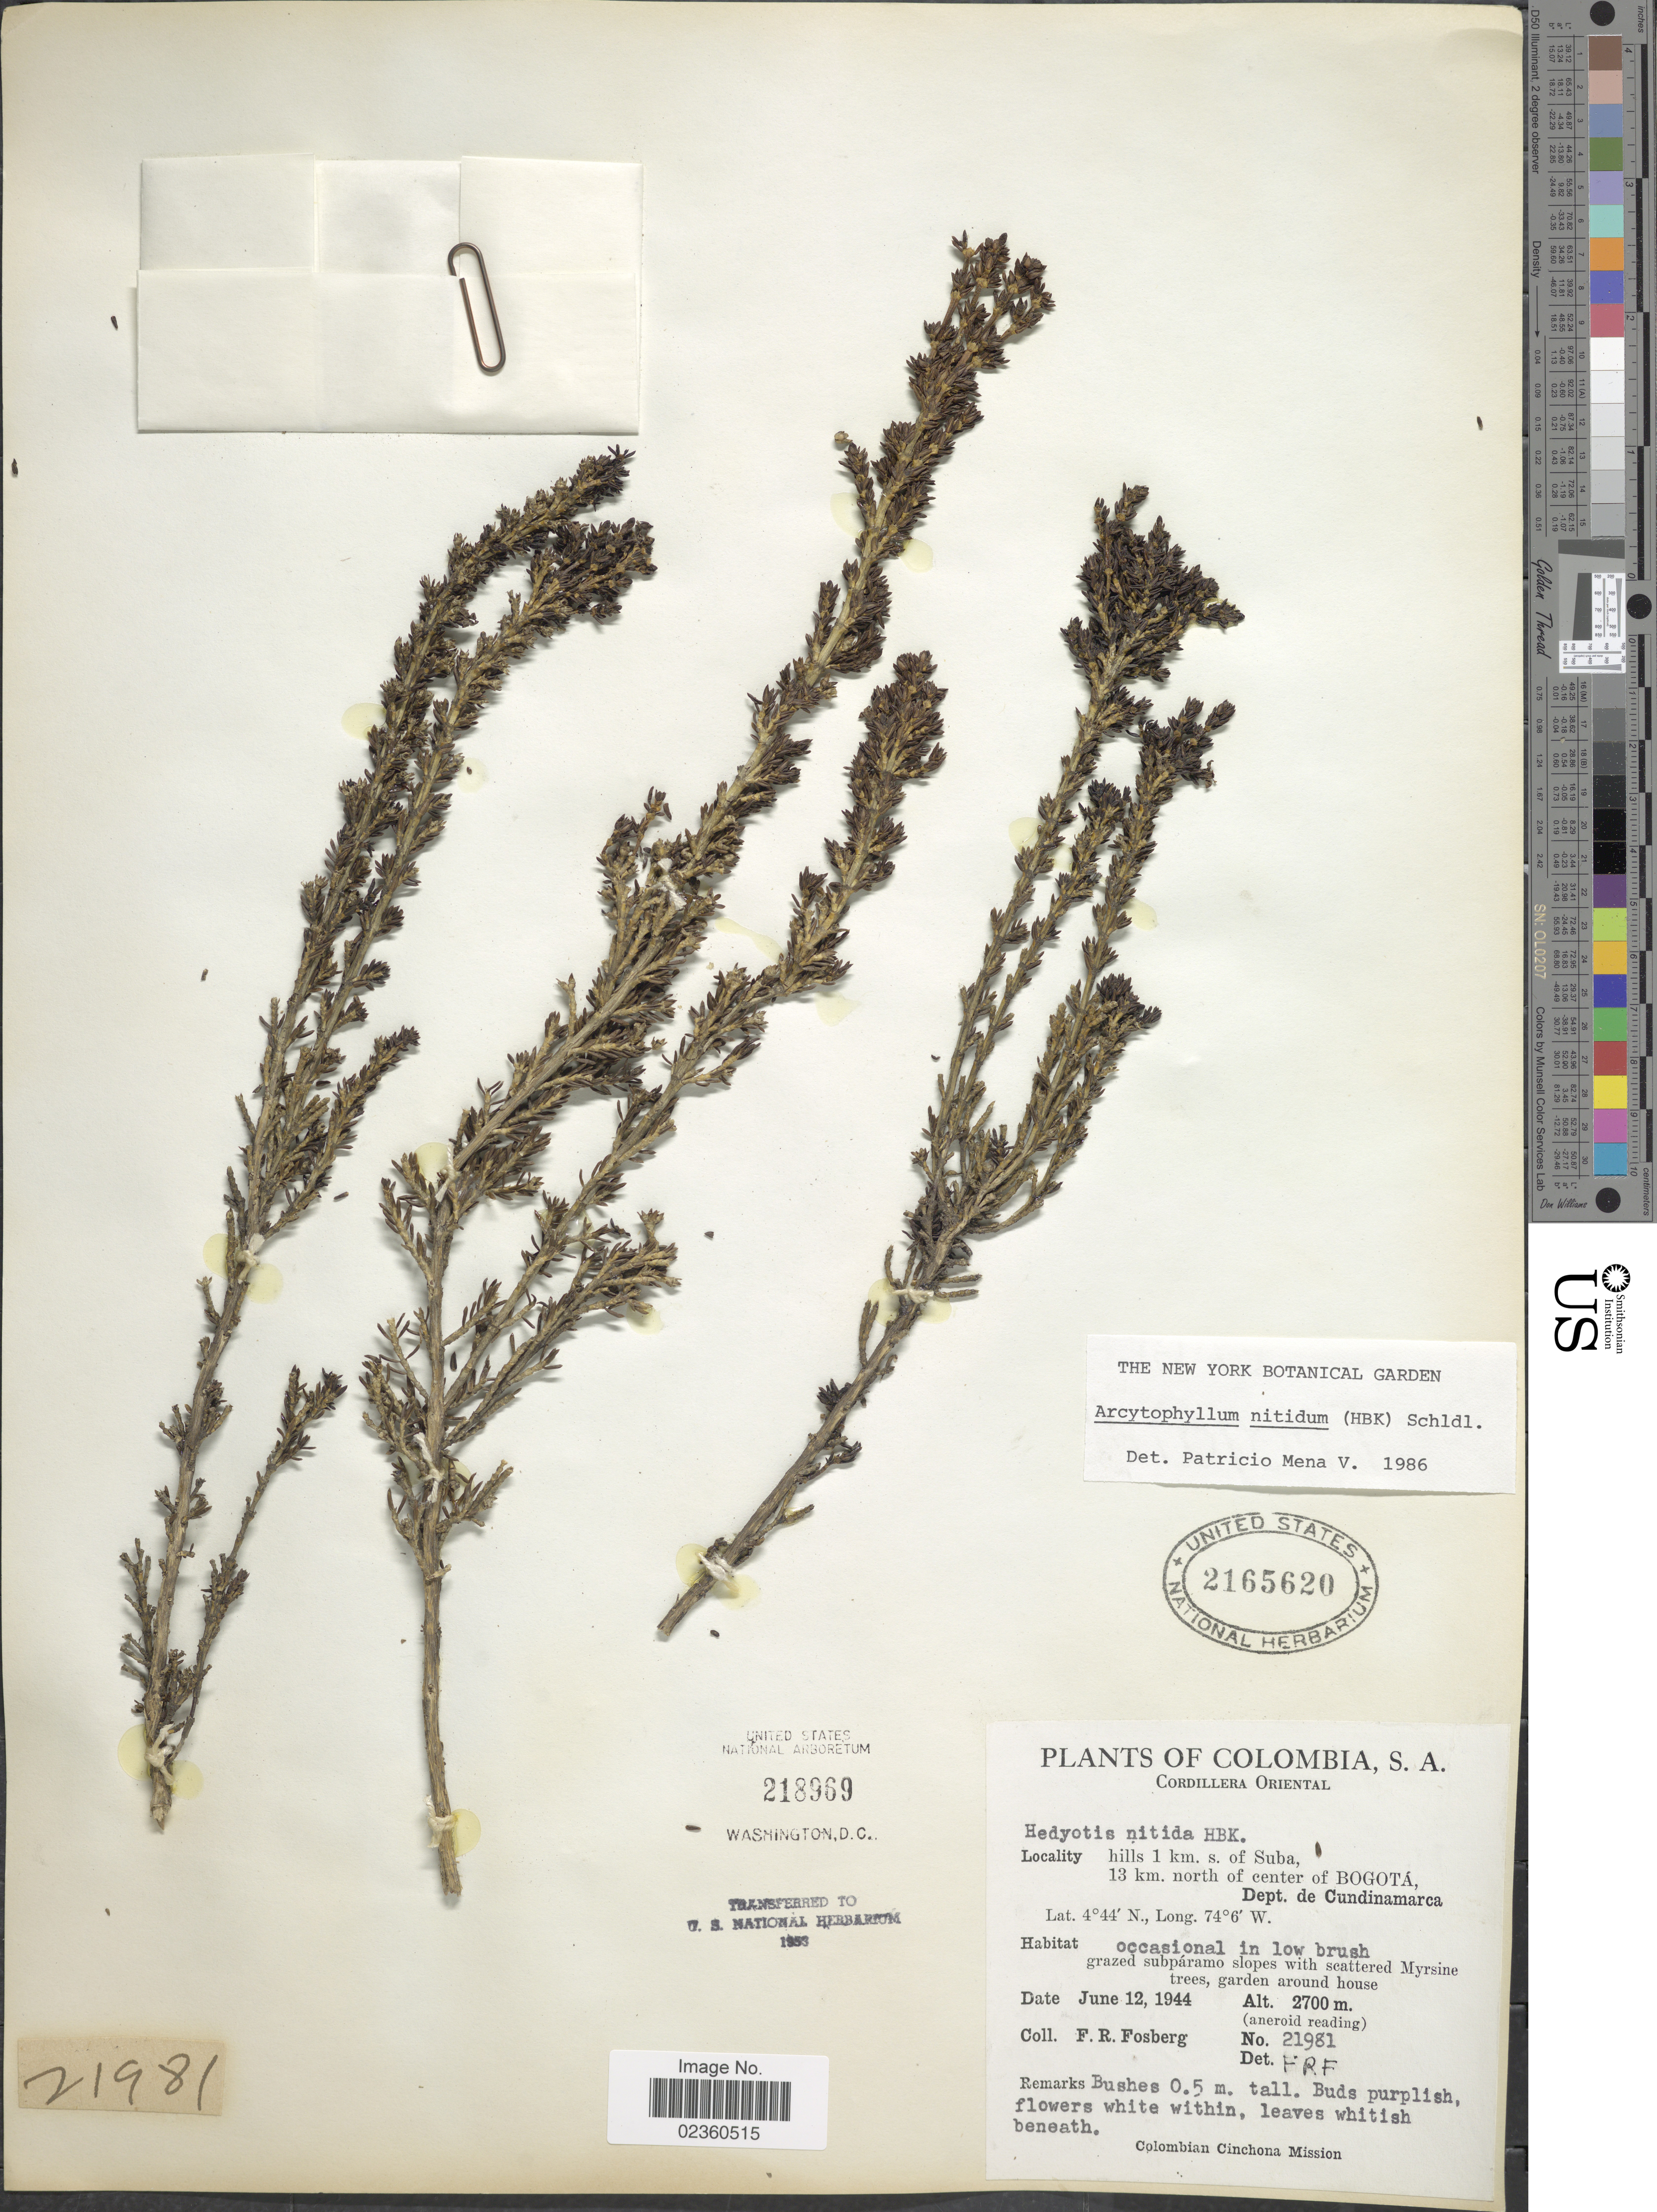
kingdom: Plantae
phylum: Tracheophyta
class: Magnoliopsida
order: Gentianales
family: Rubiaceae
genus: Arcytophyllum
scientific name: Arcytophyllum nitidum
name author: (Kunth) Schltdl.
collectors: F. R. Fosberg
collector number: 21981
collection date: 1944-06-12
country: Colombia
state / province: Cundinamarca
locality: Cordillera Oriental, Hills 1 km s of Suba, 13 km north of center of Bogotá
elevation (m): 2700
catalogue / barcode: US 2165620